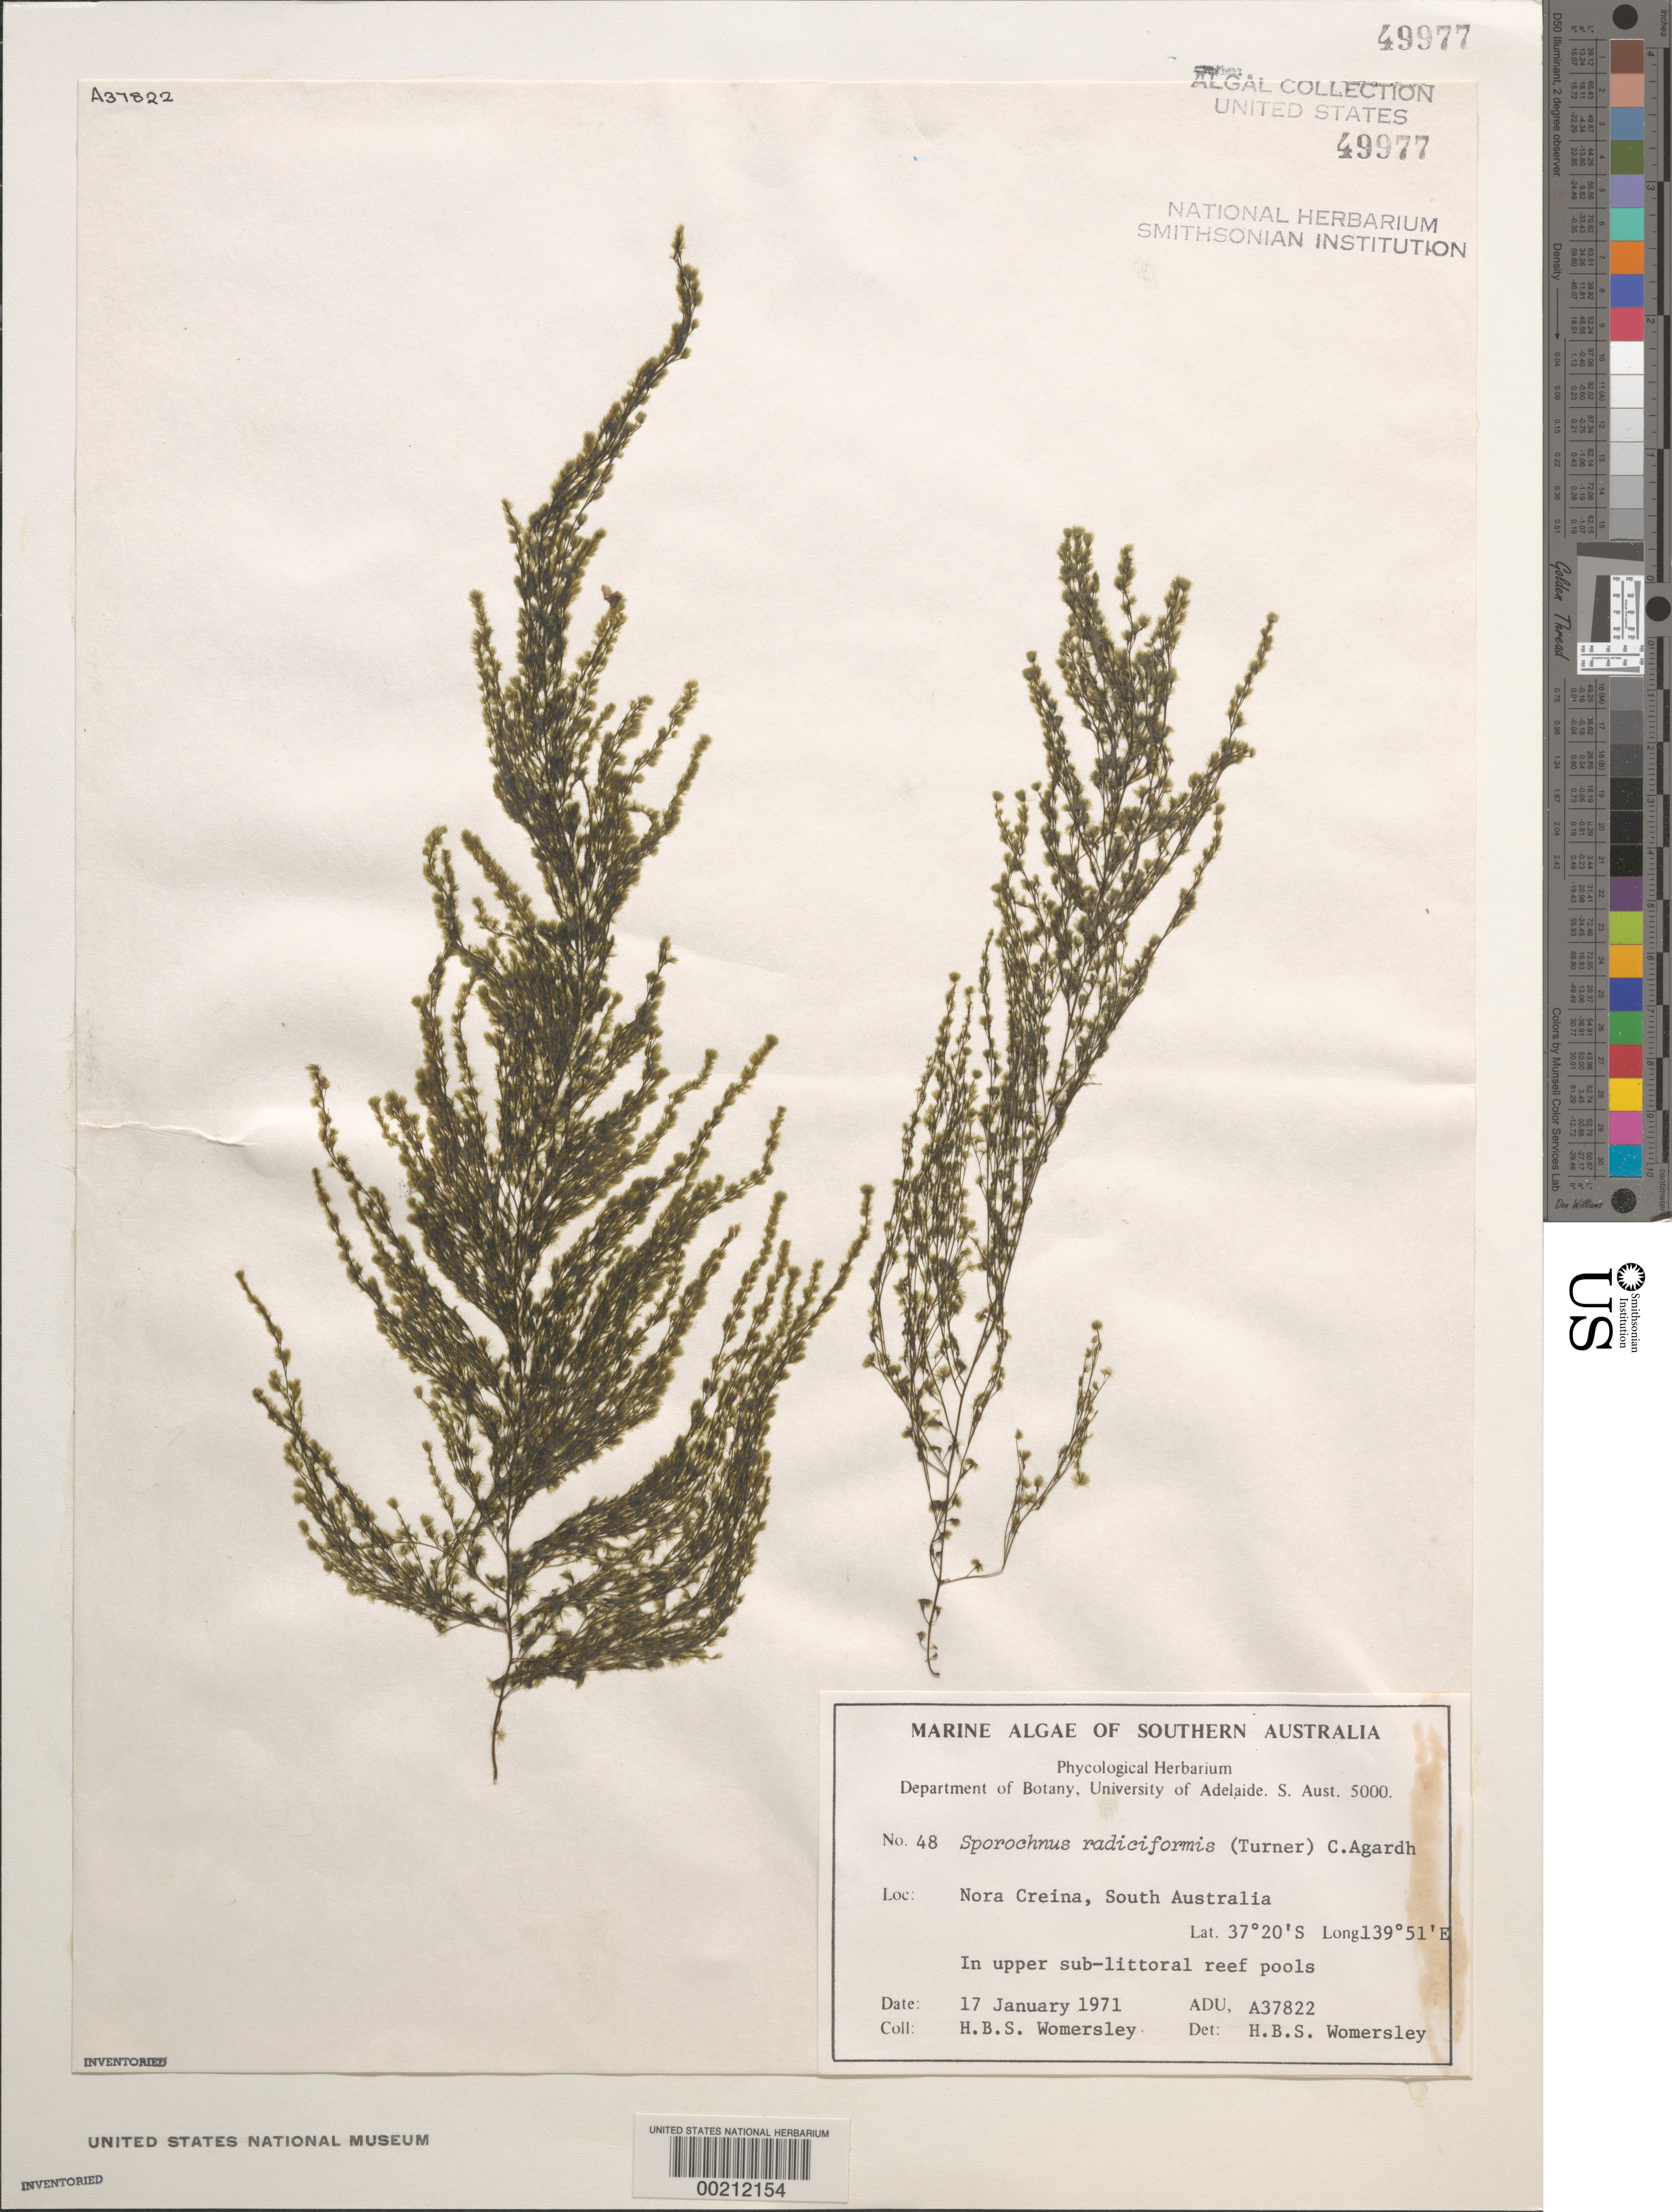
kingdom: Chromista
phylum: Ochrophyta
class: Phaeophyceae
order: Sporochnales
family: Sporochnaceae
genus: Sporochnus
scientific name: Sporochnus radiciformis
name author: (R. Br. ex Turner) C. Agardh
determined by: Womersley, H. B. S.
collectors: H. B. S. Womersley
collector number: ADU A37822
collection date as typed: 17 Jan 1971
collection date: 1971-01-17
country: Australia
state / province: South Australia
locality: Nora Creina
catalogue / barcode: US 49977